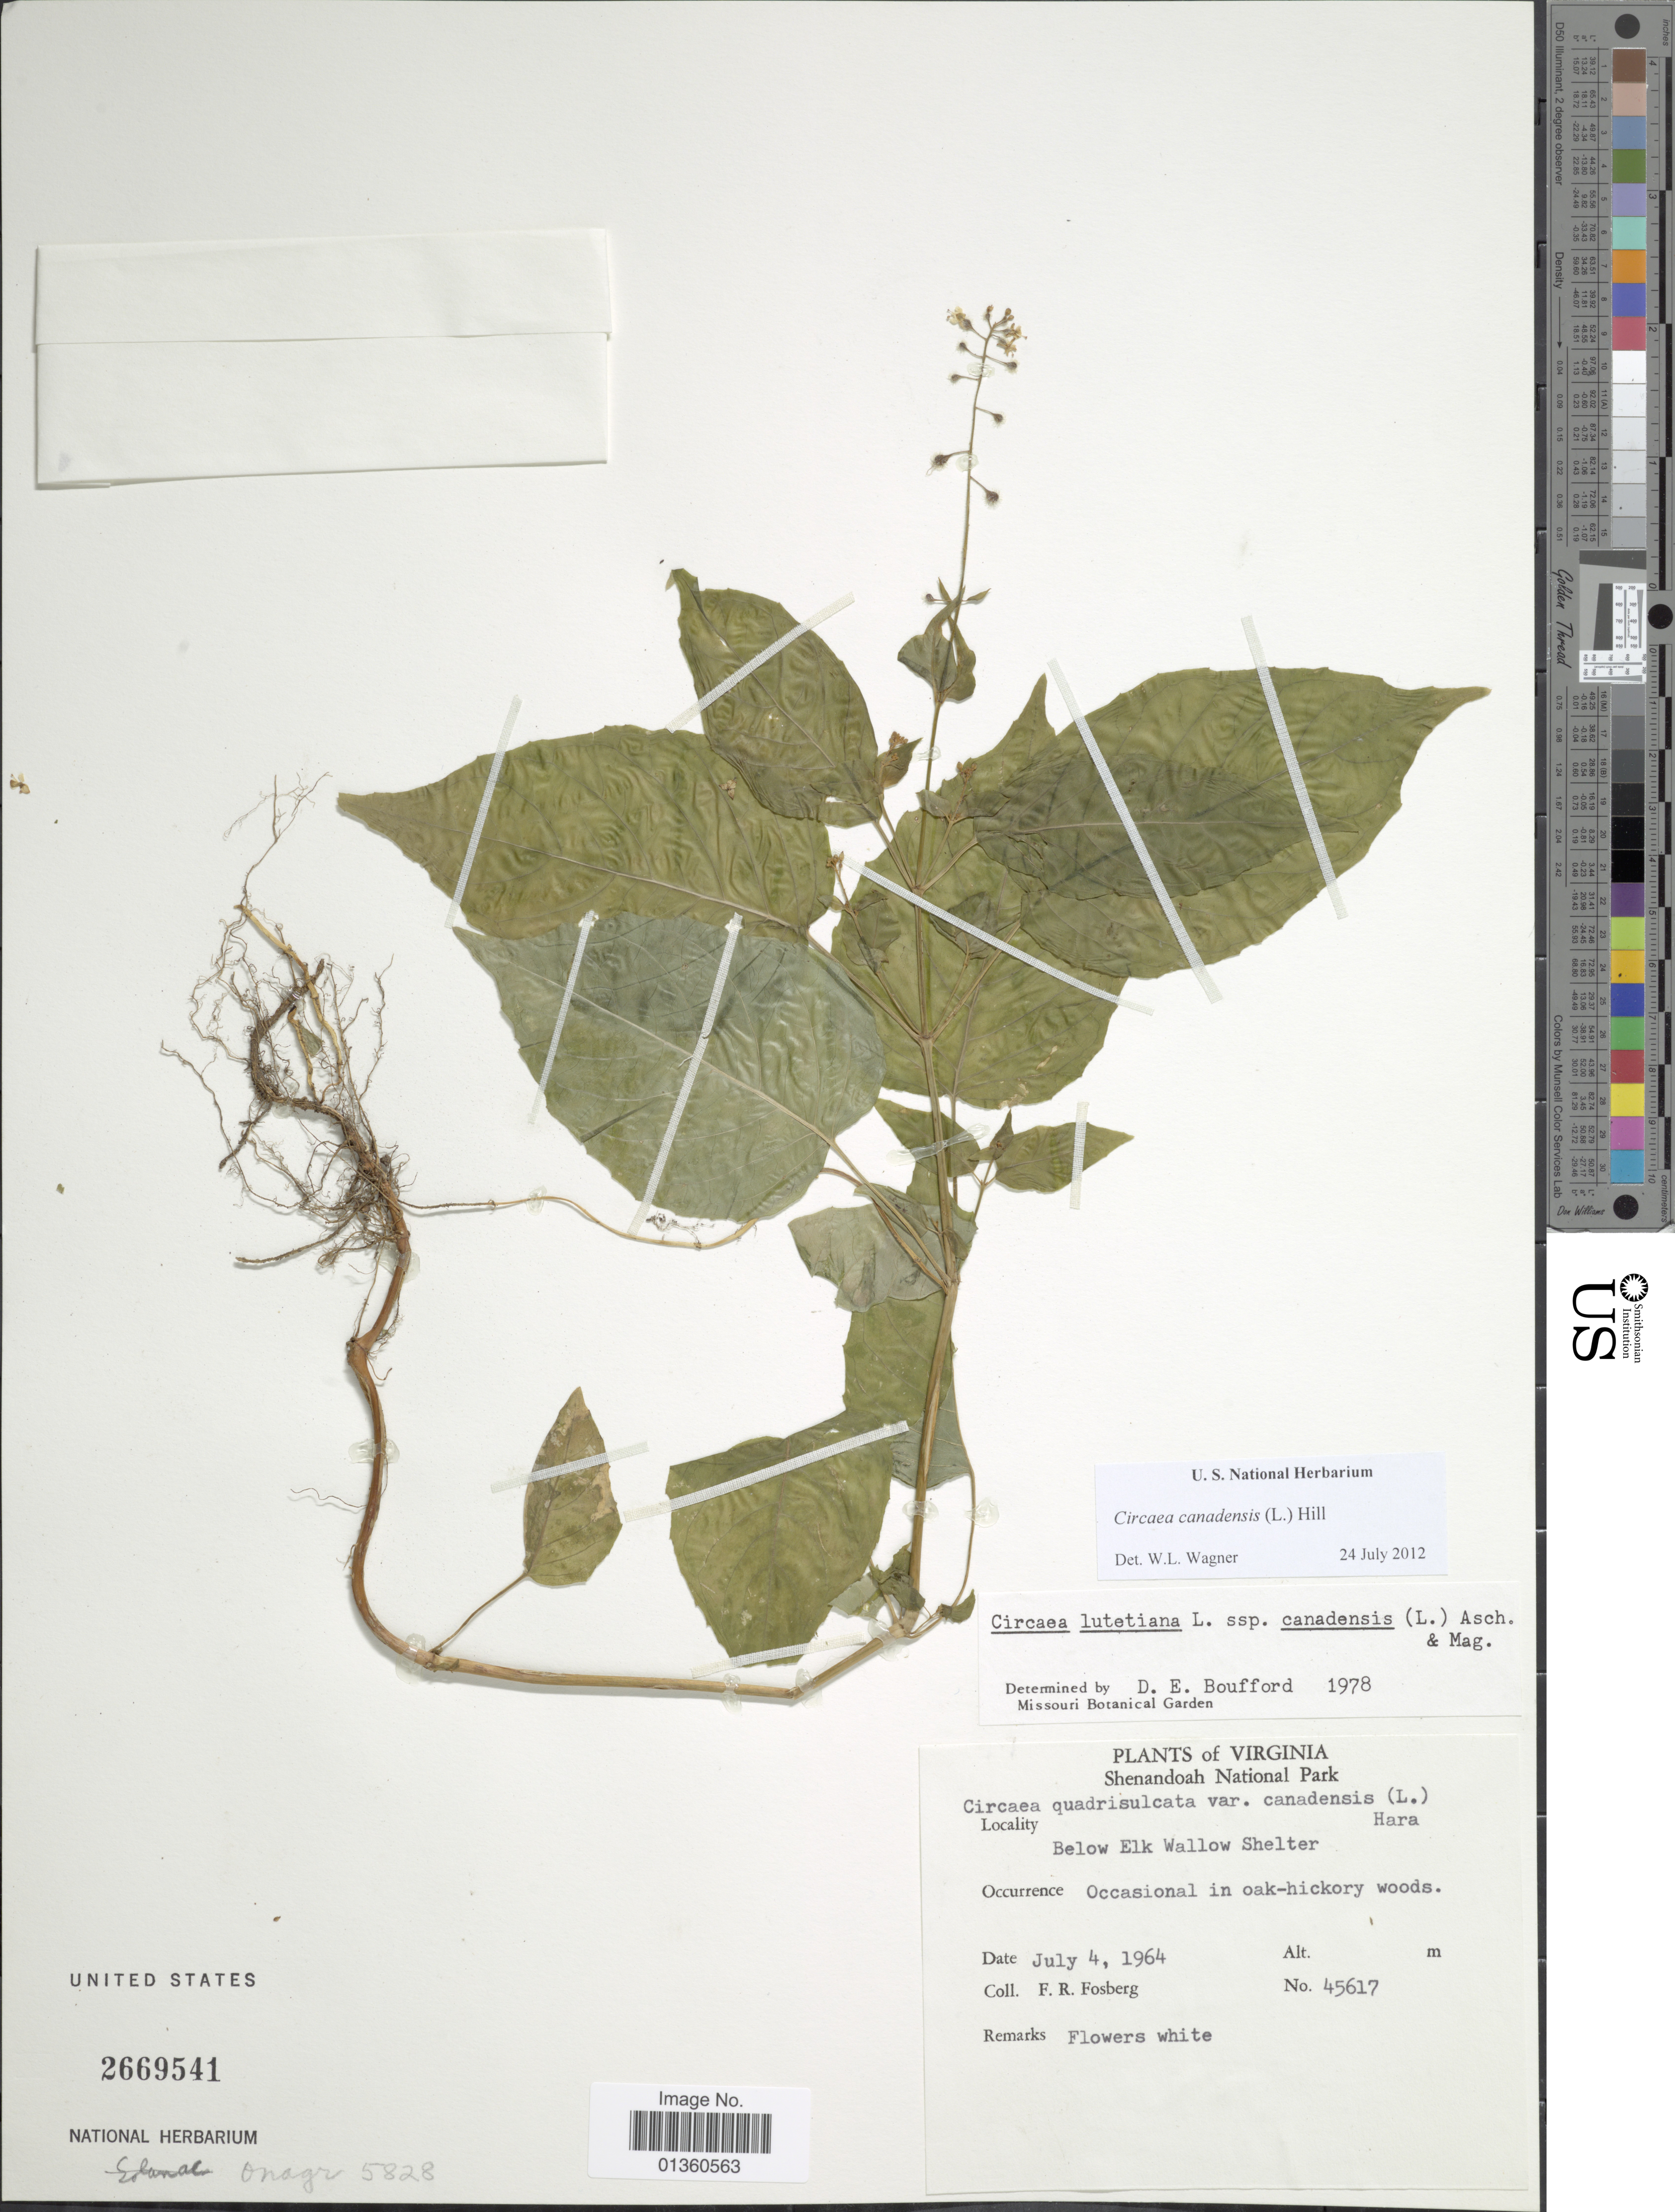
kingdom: Plantae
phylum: Tracheophyta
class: Magnoliopsida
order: Myrtales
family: Onagraceae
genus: Circaea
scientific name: Circaea canadensis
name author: (L.) Hill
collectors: F. R. Fosberg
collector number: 45617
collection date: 1964-07-04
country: United States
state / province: Virginia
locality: Shenandoah National Park. Below Elk Wallow Shelter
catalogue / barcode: US 2669541